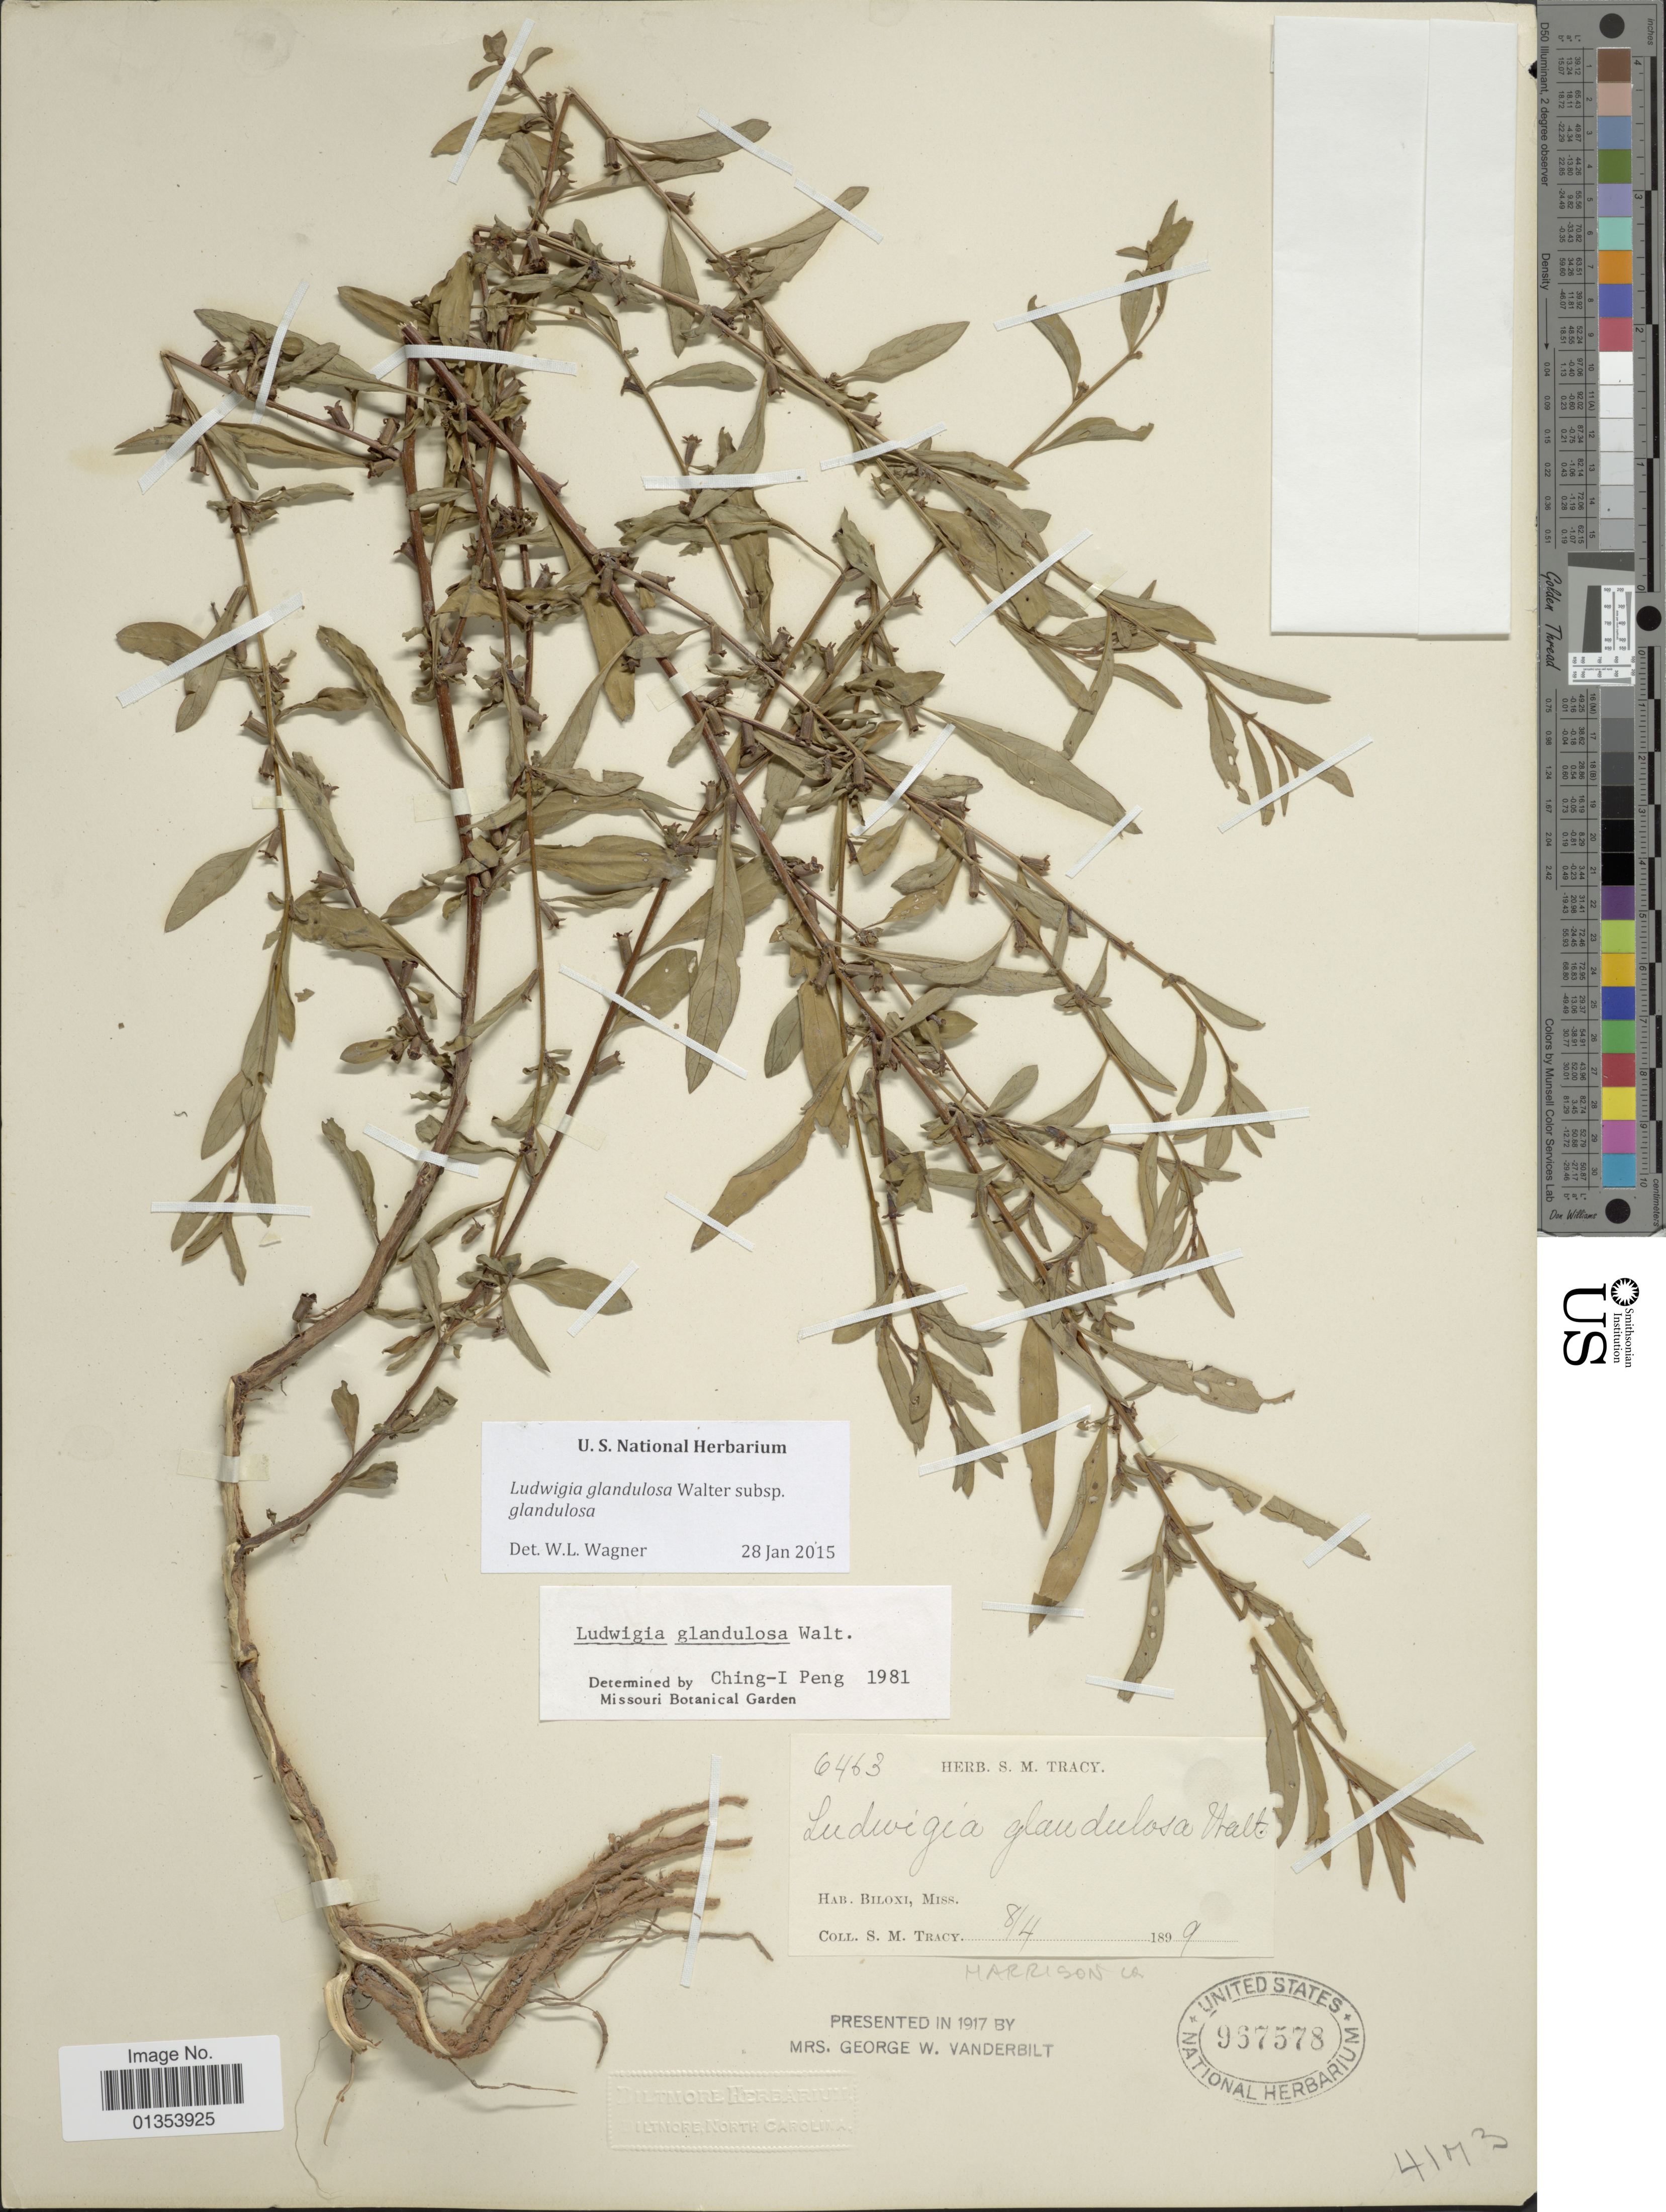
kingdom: Plantae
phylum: Tracheophyta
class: Magnoliopsida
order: Myrtales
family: Onagraceae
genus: Ludwigia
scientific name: Ludwigia glandulosa subsp. glandulosa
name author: Walter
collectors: S. M. Tracy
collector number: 6463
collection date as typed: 8/4 1899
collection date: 1899-08-04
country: United States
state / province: Mississippi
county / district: Harrison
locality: Biloxi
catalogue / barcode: US 967578